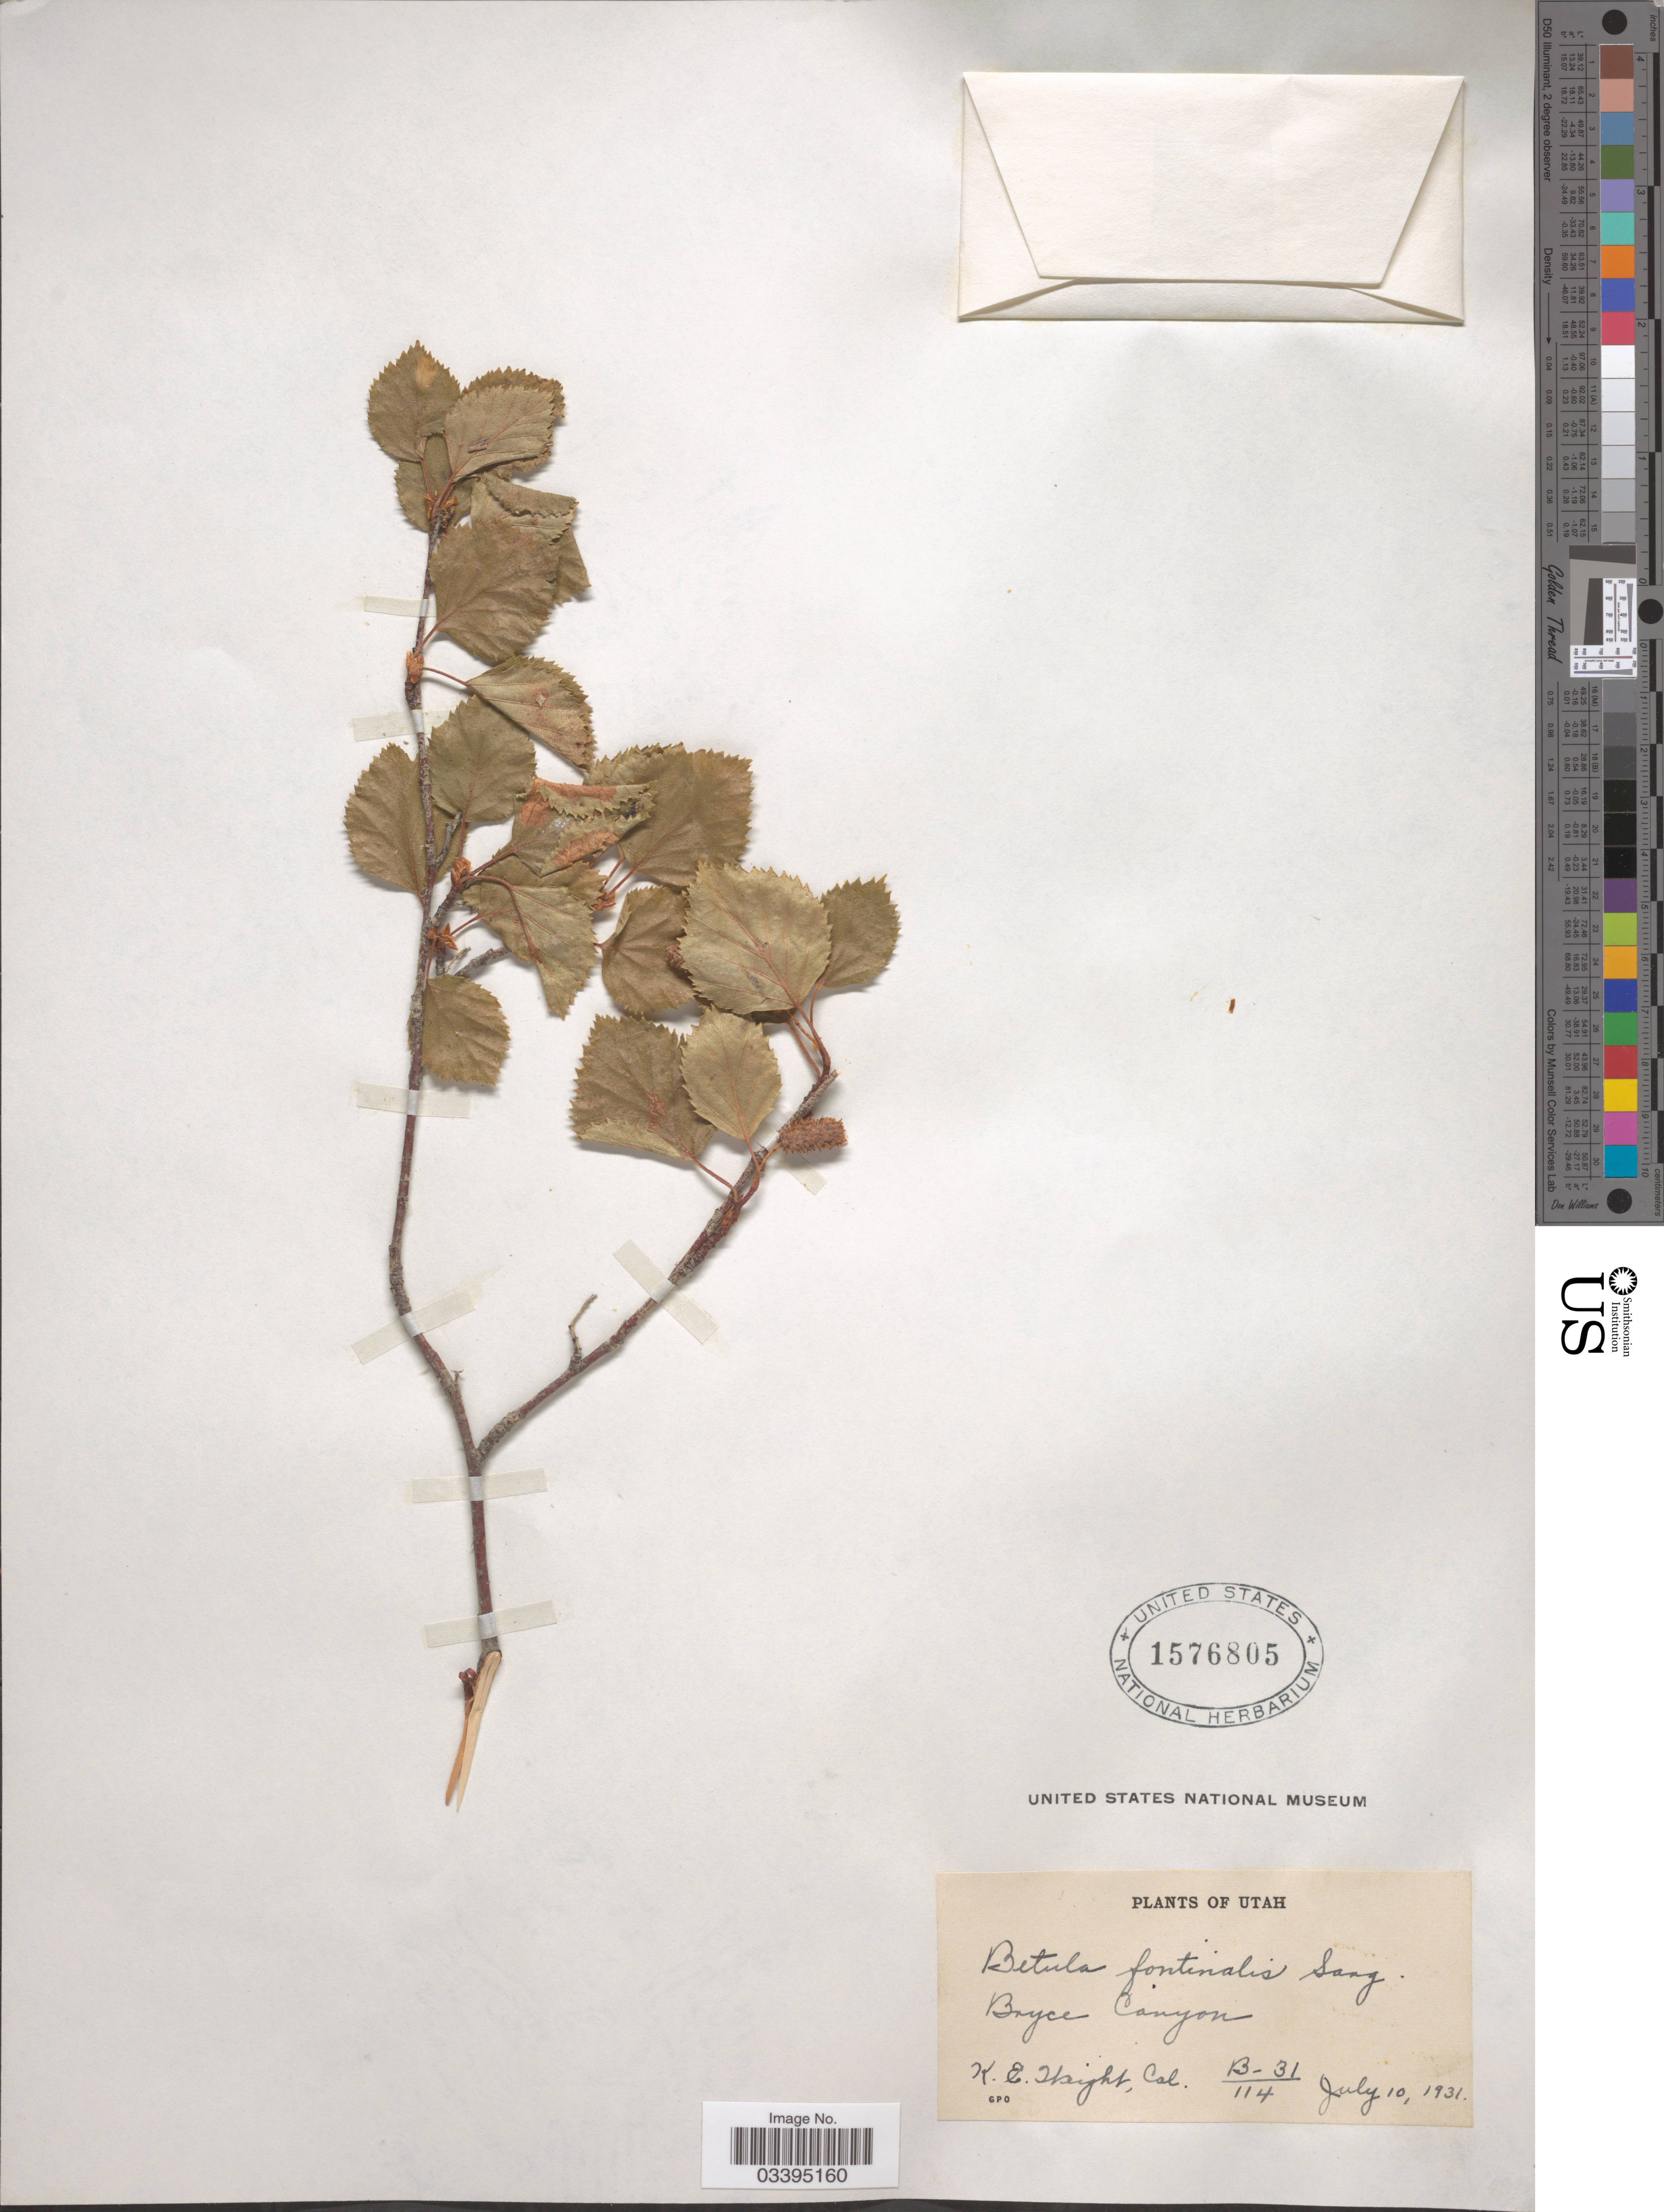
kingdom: Plantae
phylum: Tracheophyta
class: Magnoliopsida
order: Fagales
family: Betulaceae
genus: Betula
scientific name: Betula fontinalis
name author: Sarg.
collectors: K. Wright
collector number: B-31/114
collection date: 1931-07-10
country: United States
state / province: Utah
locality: Bryce Canyon.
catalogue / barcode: US 1576805